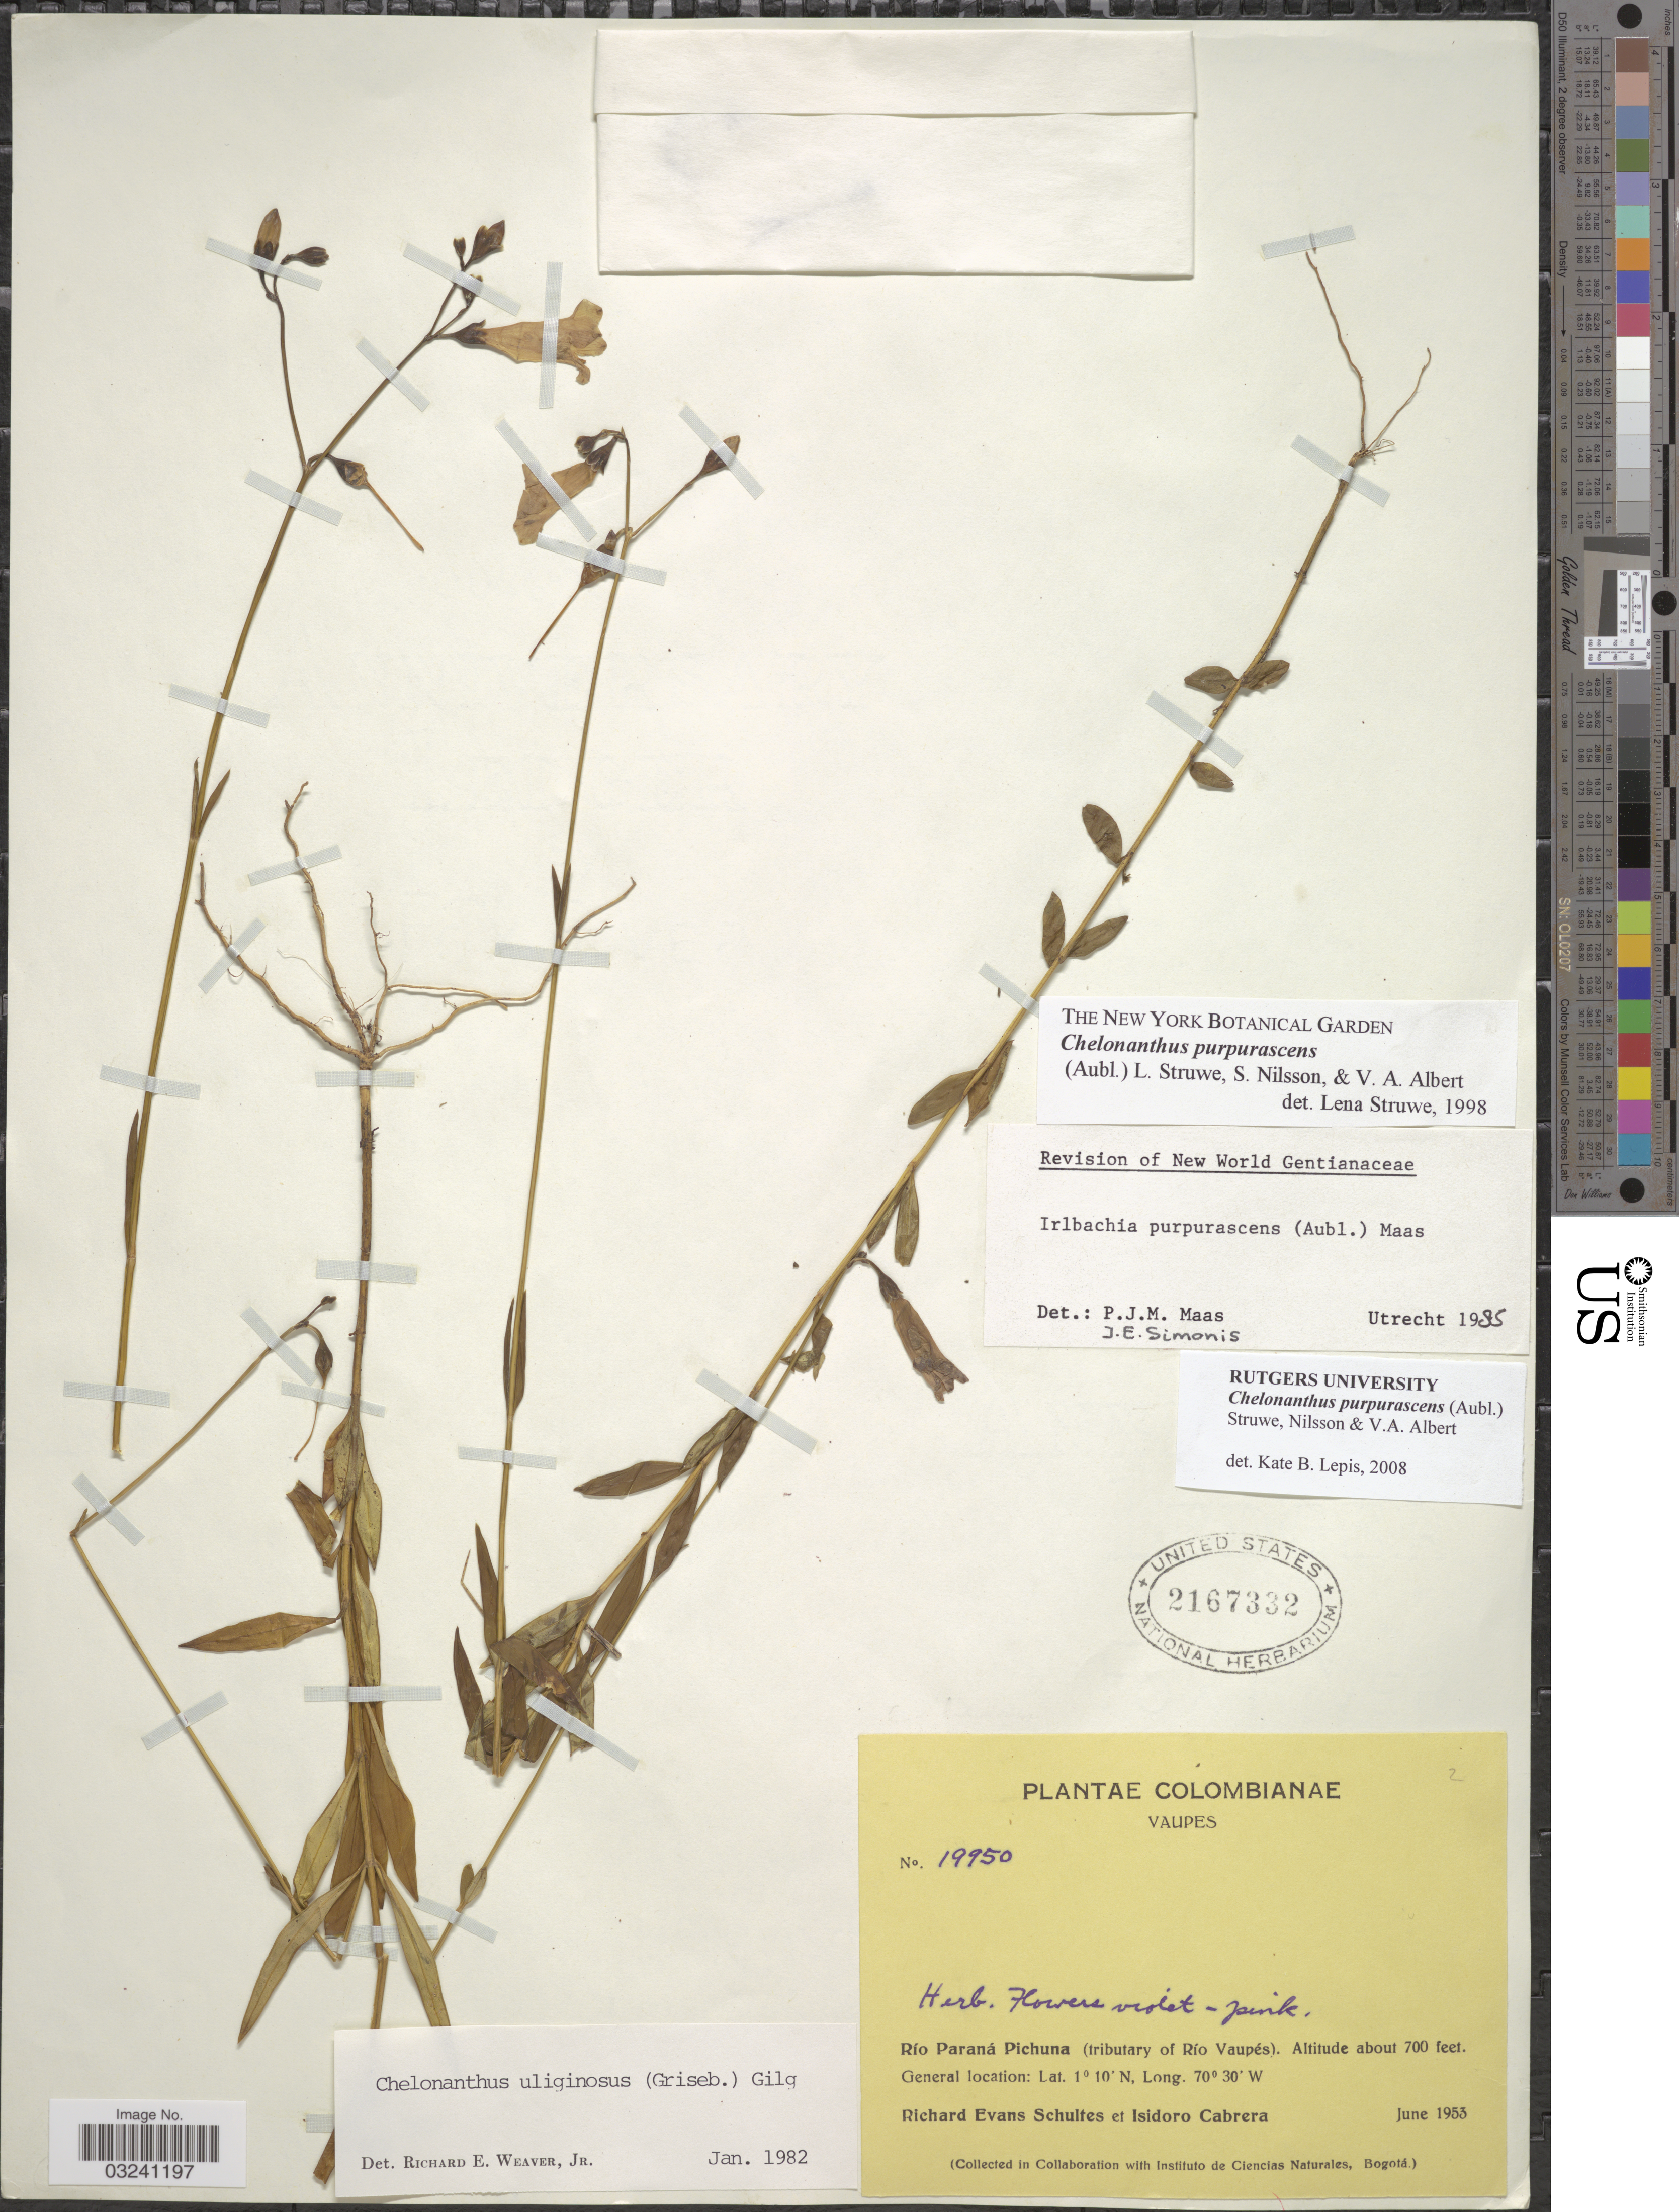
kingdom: Plantae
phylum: Tracheophyta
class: Magnoliopsida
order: Gentianales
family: Gentianaceae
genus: Chelonanthus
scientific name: Chelonanthus purpurascens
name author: (Aubl.) Struwe et al.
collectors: R. E. Schultes & I. Cabrera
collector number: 19950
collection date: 1953-06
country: Colombia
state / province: Vaupés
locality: Río Paraná Pichuna (tributary of Río Vaupés).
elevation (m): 213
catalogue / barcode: US 2167332